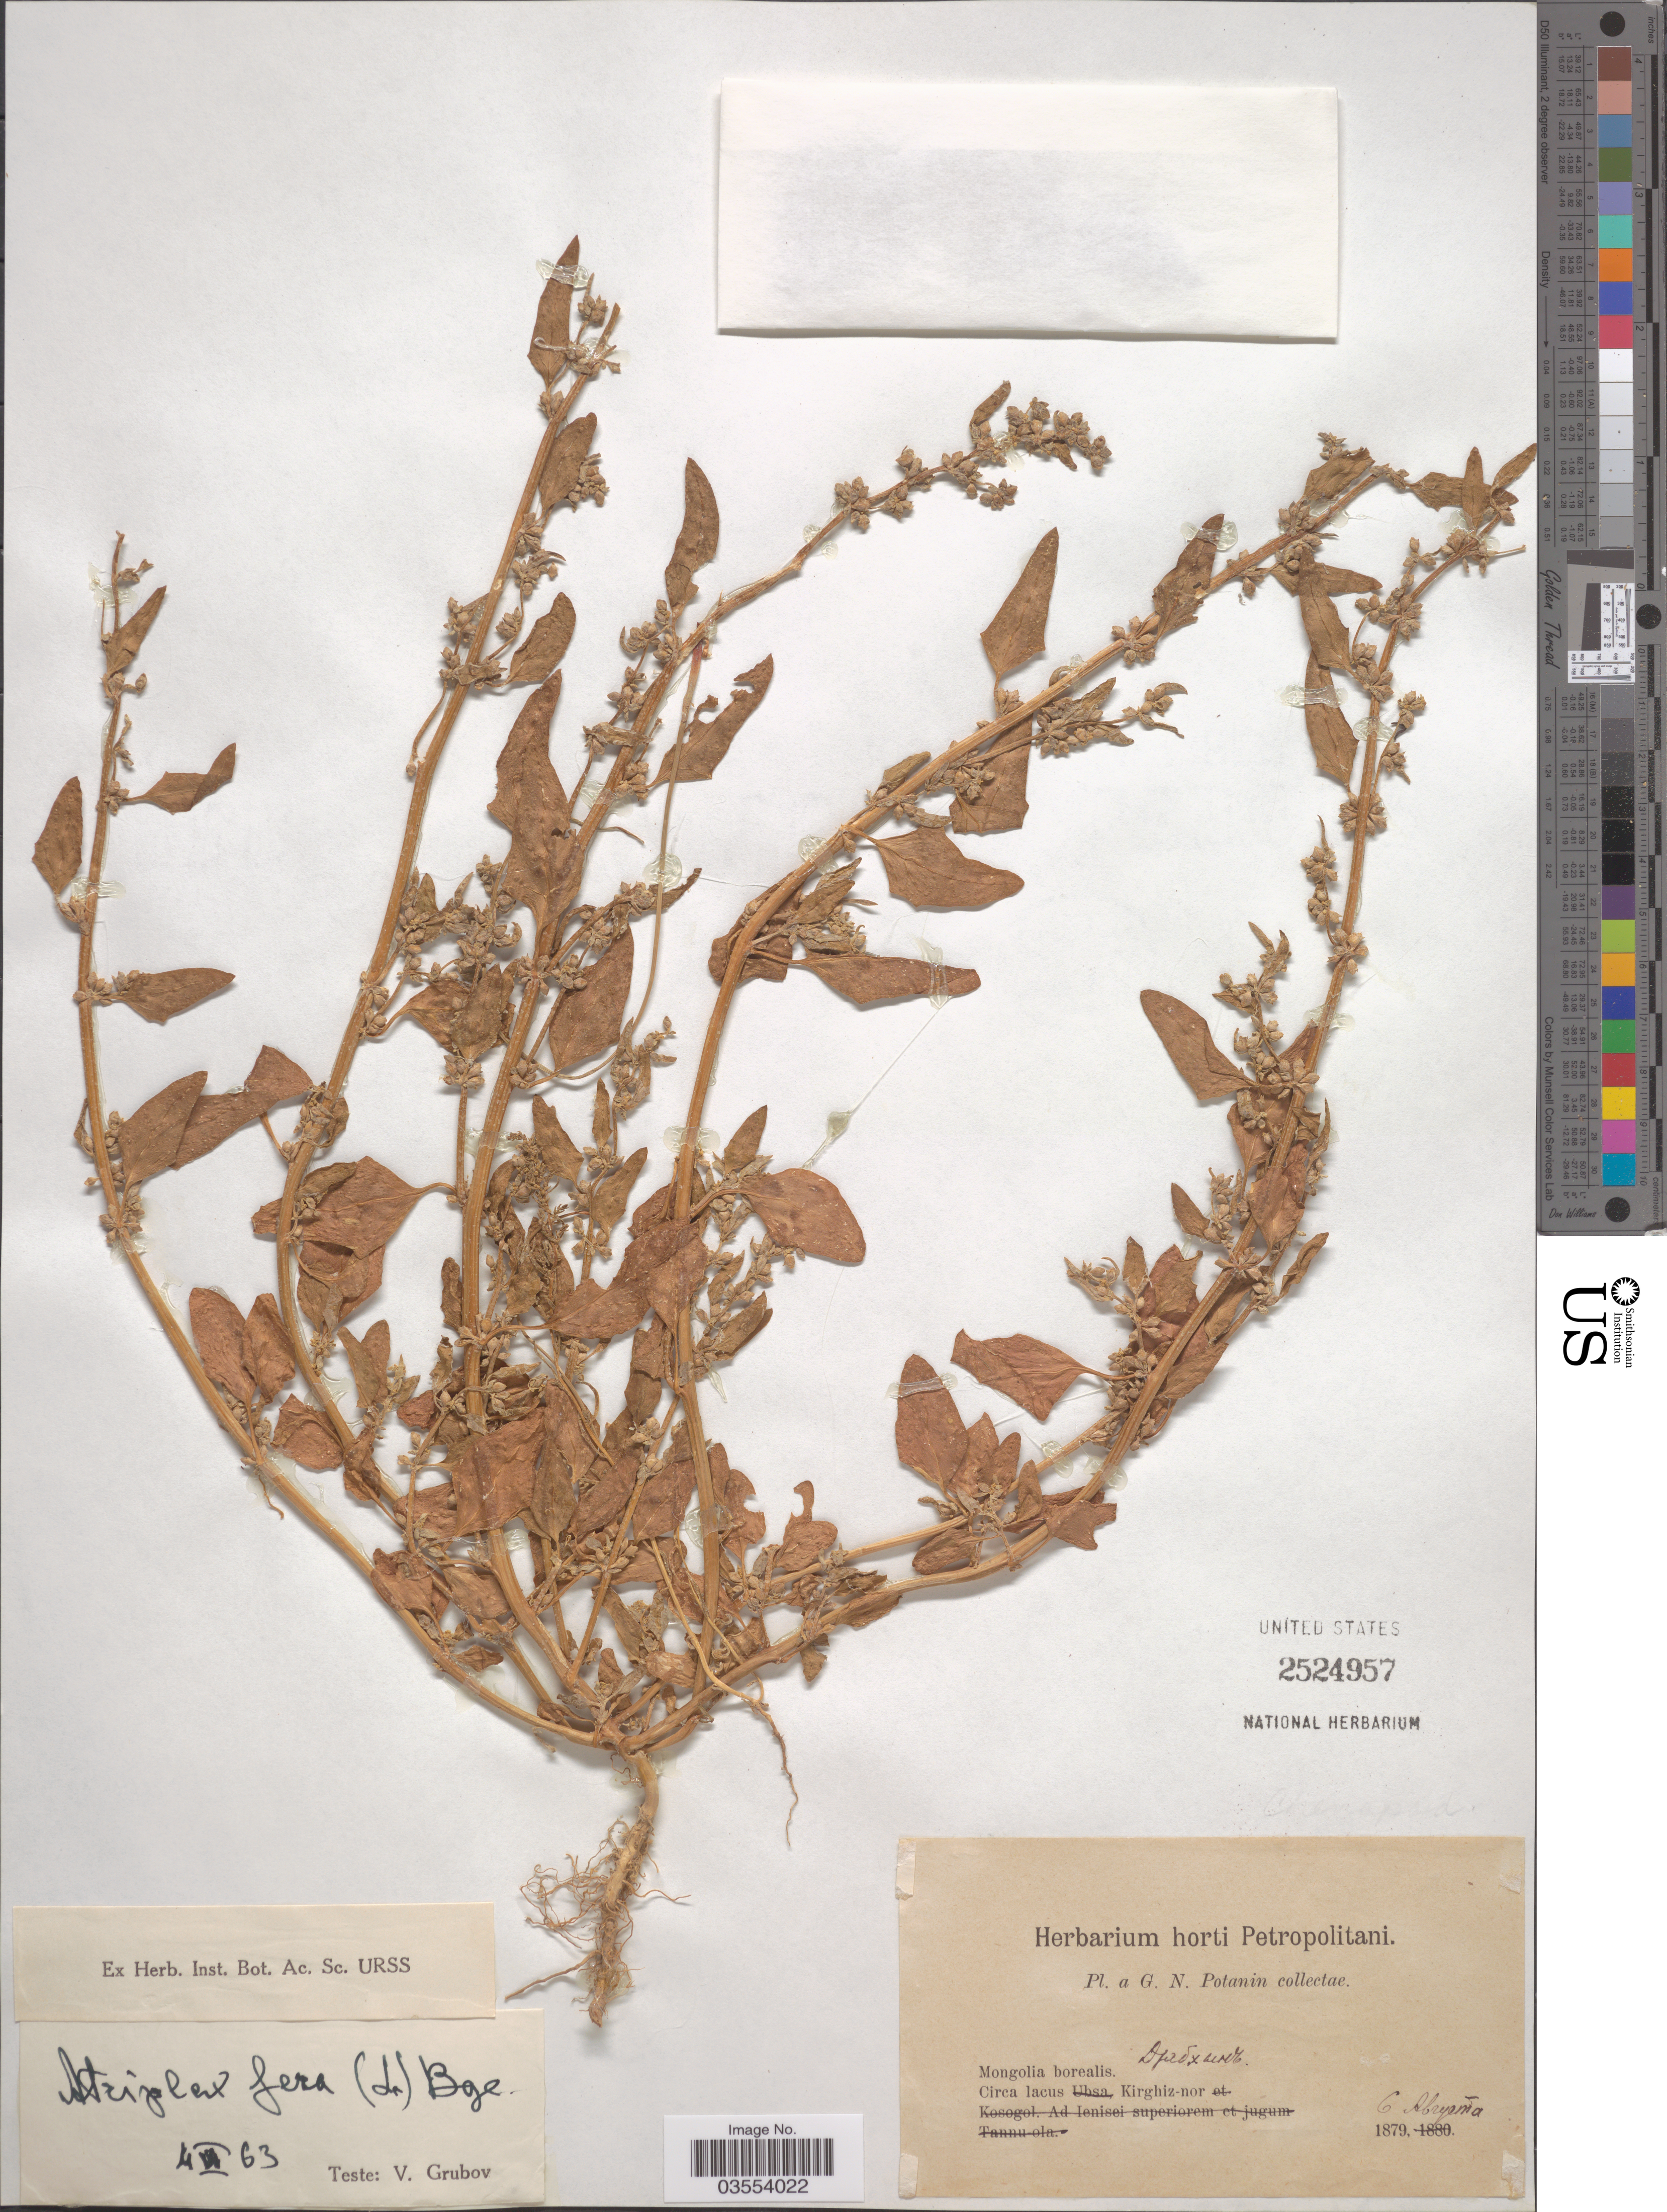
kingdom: Plantae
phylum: Tracheophyta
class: Magnoliopsida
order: Caryophyllales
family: Amaranthaceae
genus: Atriplex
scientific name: Atriplex fera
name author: (L.) Bunge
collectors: G. Potanin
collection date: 1879-04-06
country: Mongolia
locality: Mongolia borealis. X. Circa lacus Kirghiz-nor.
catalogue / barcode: US 2524957